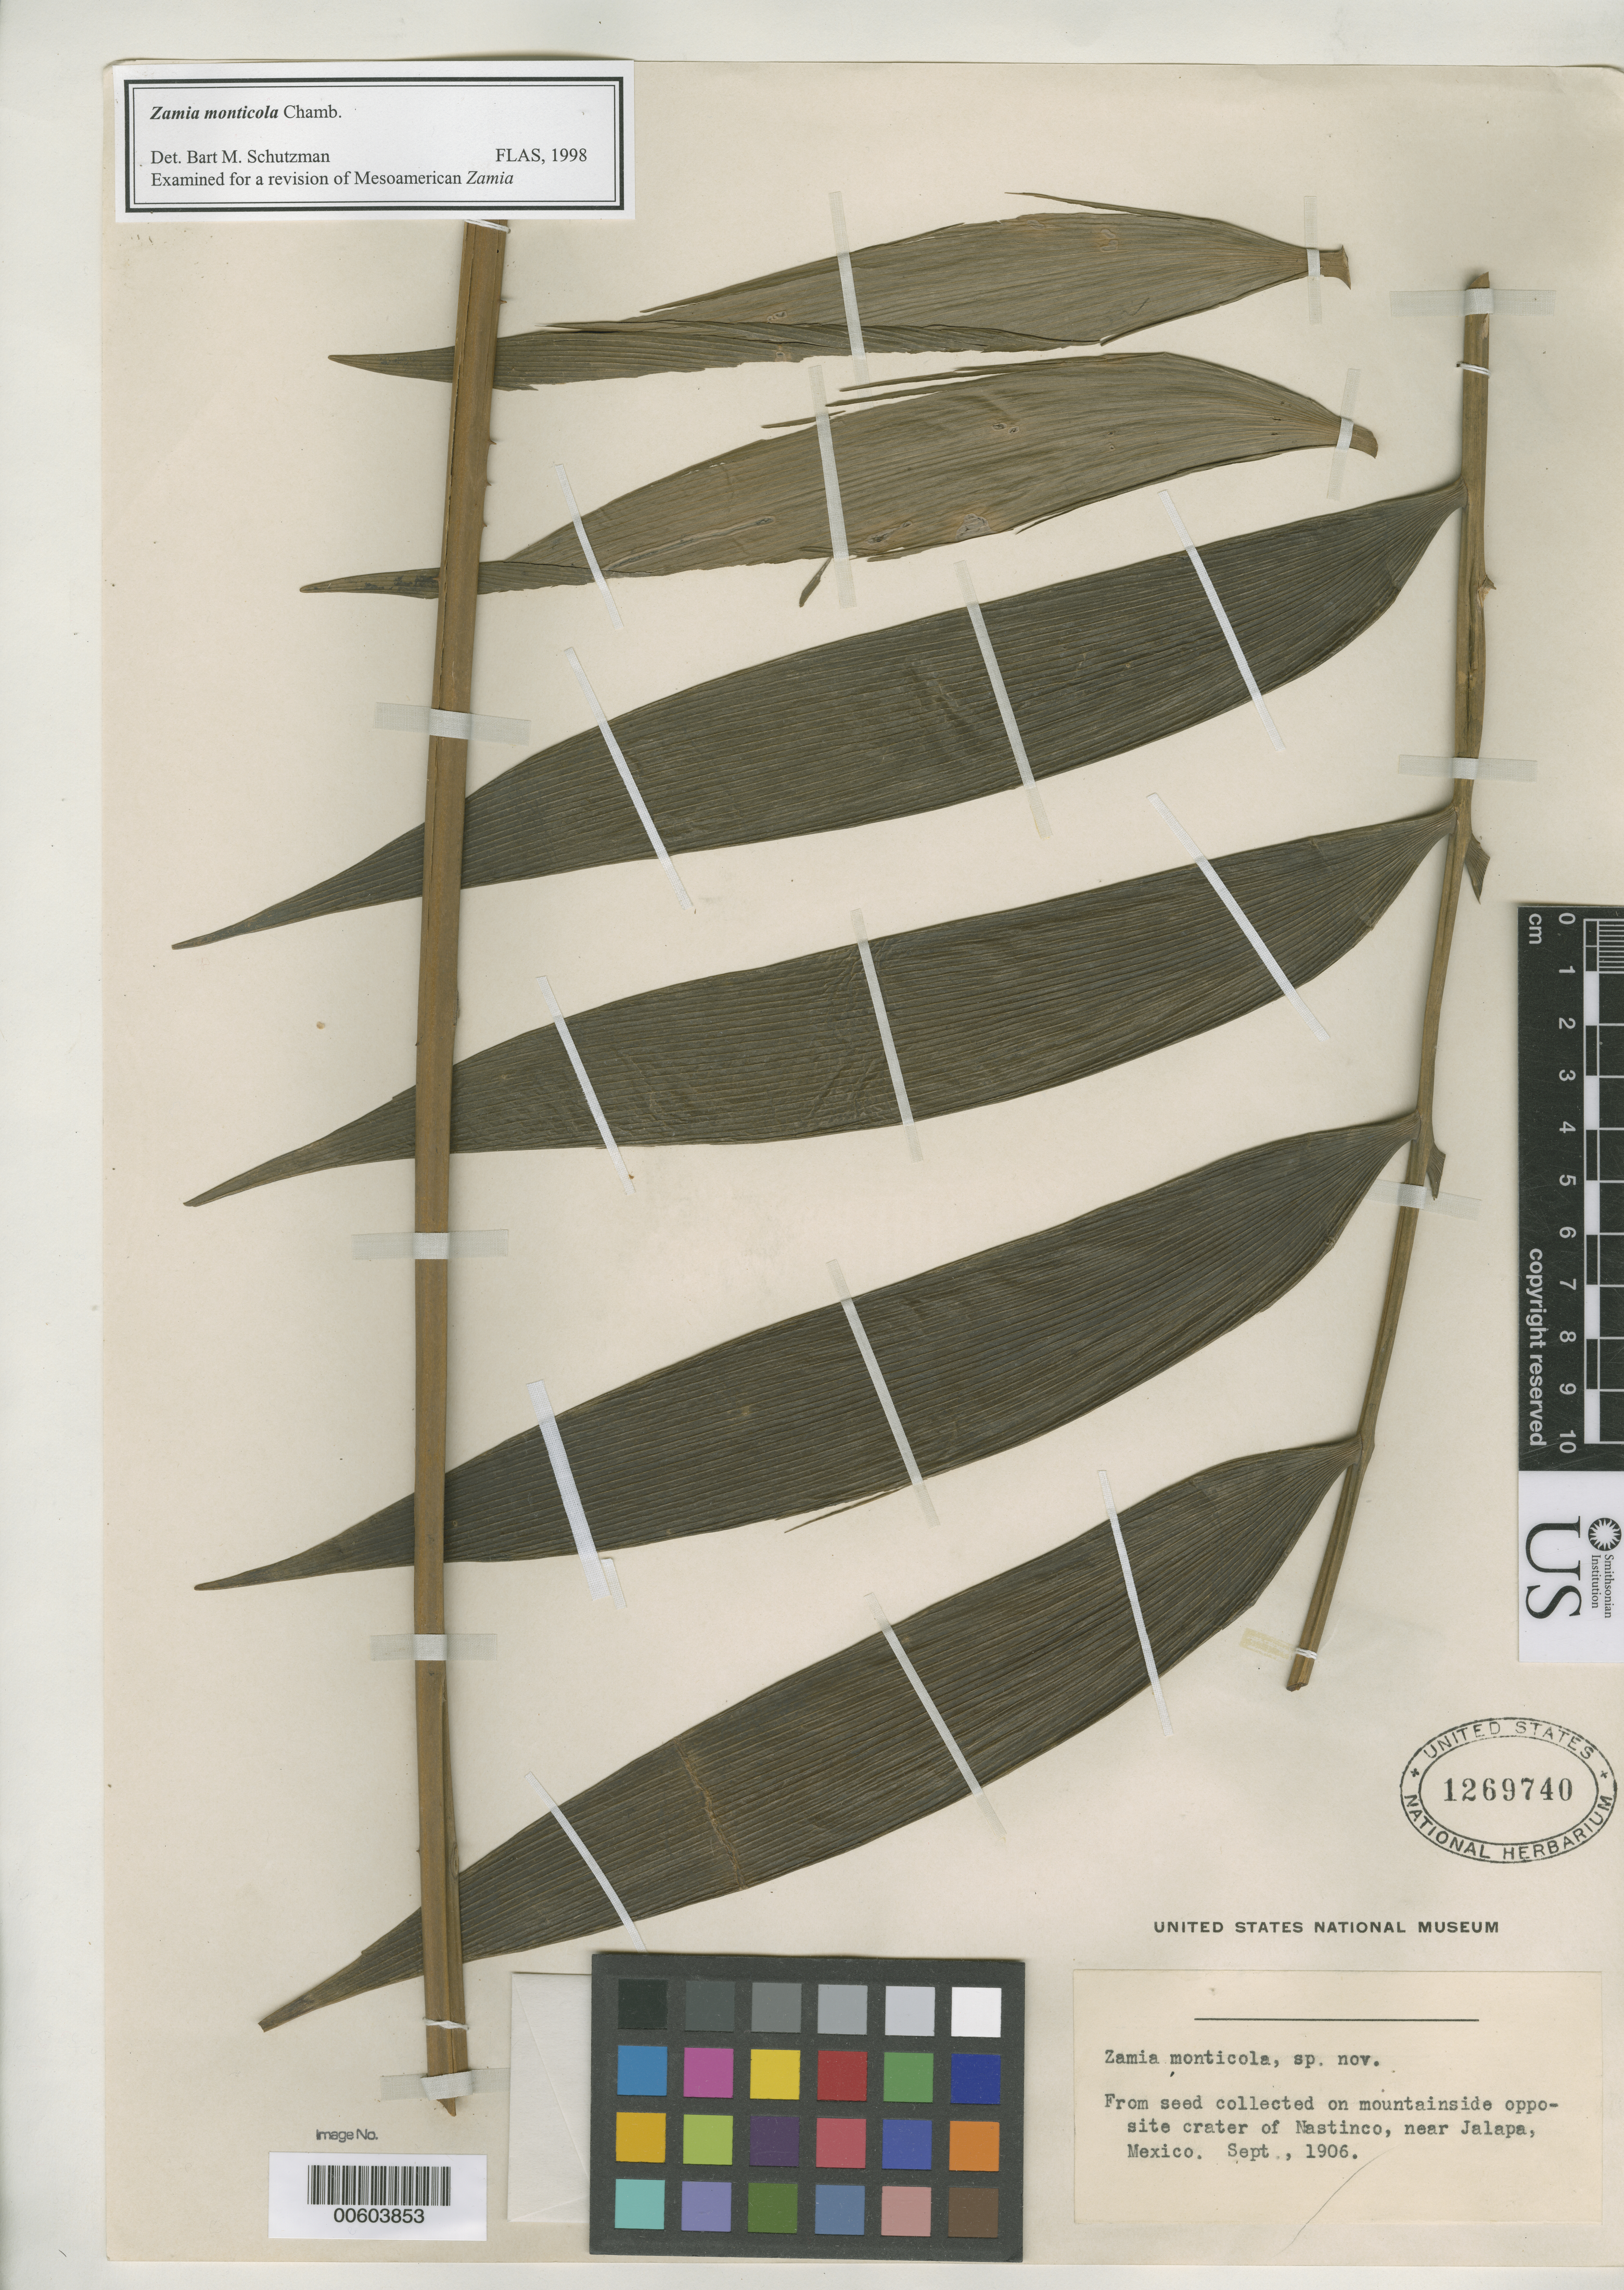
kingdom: Plantae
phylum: Tracheophyta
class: Cycadopsida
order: Cycadales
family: Zamiaceae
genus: Zamia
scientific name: Zamia monticola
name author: Chamberlain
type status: Isotype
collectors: C. Chamberlain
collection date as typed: Sep 1906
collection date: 1906-09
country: Mexico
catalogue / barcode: US 1269740